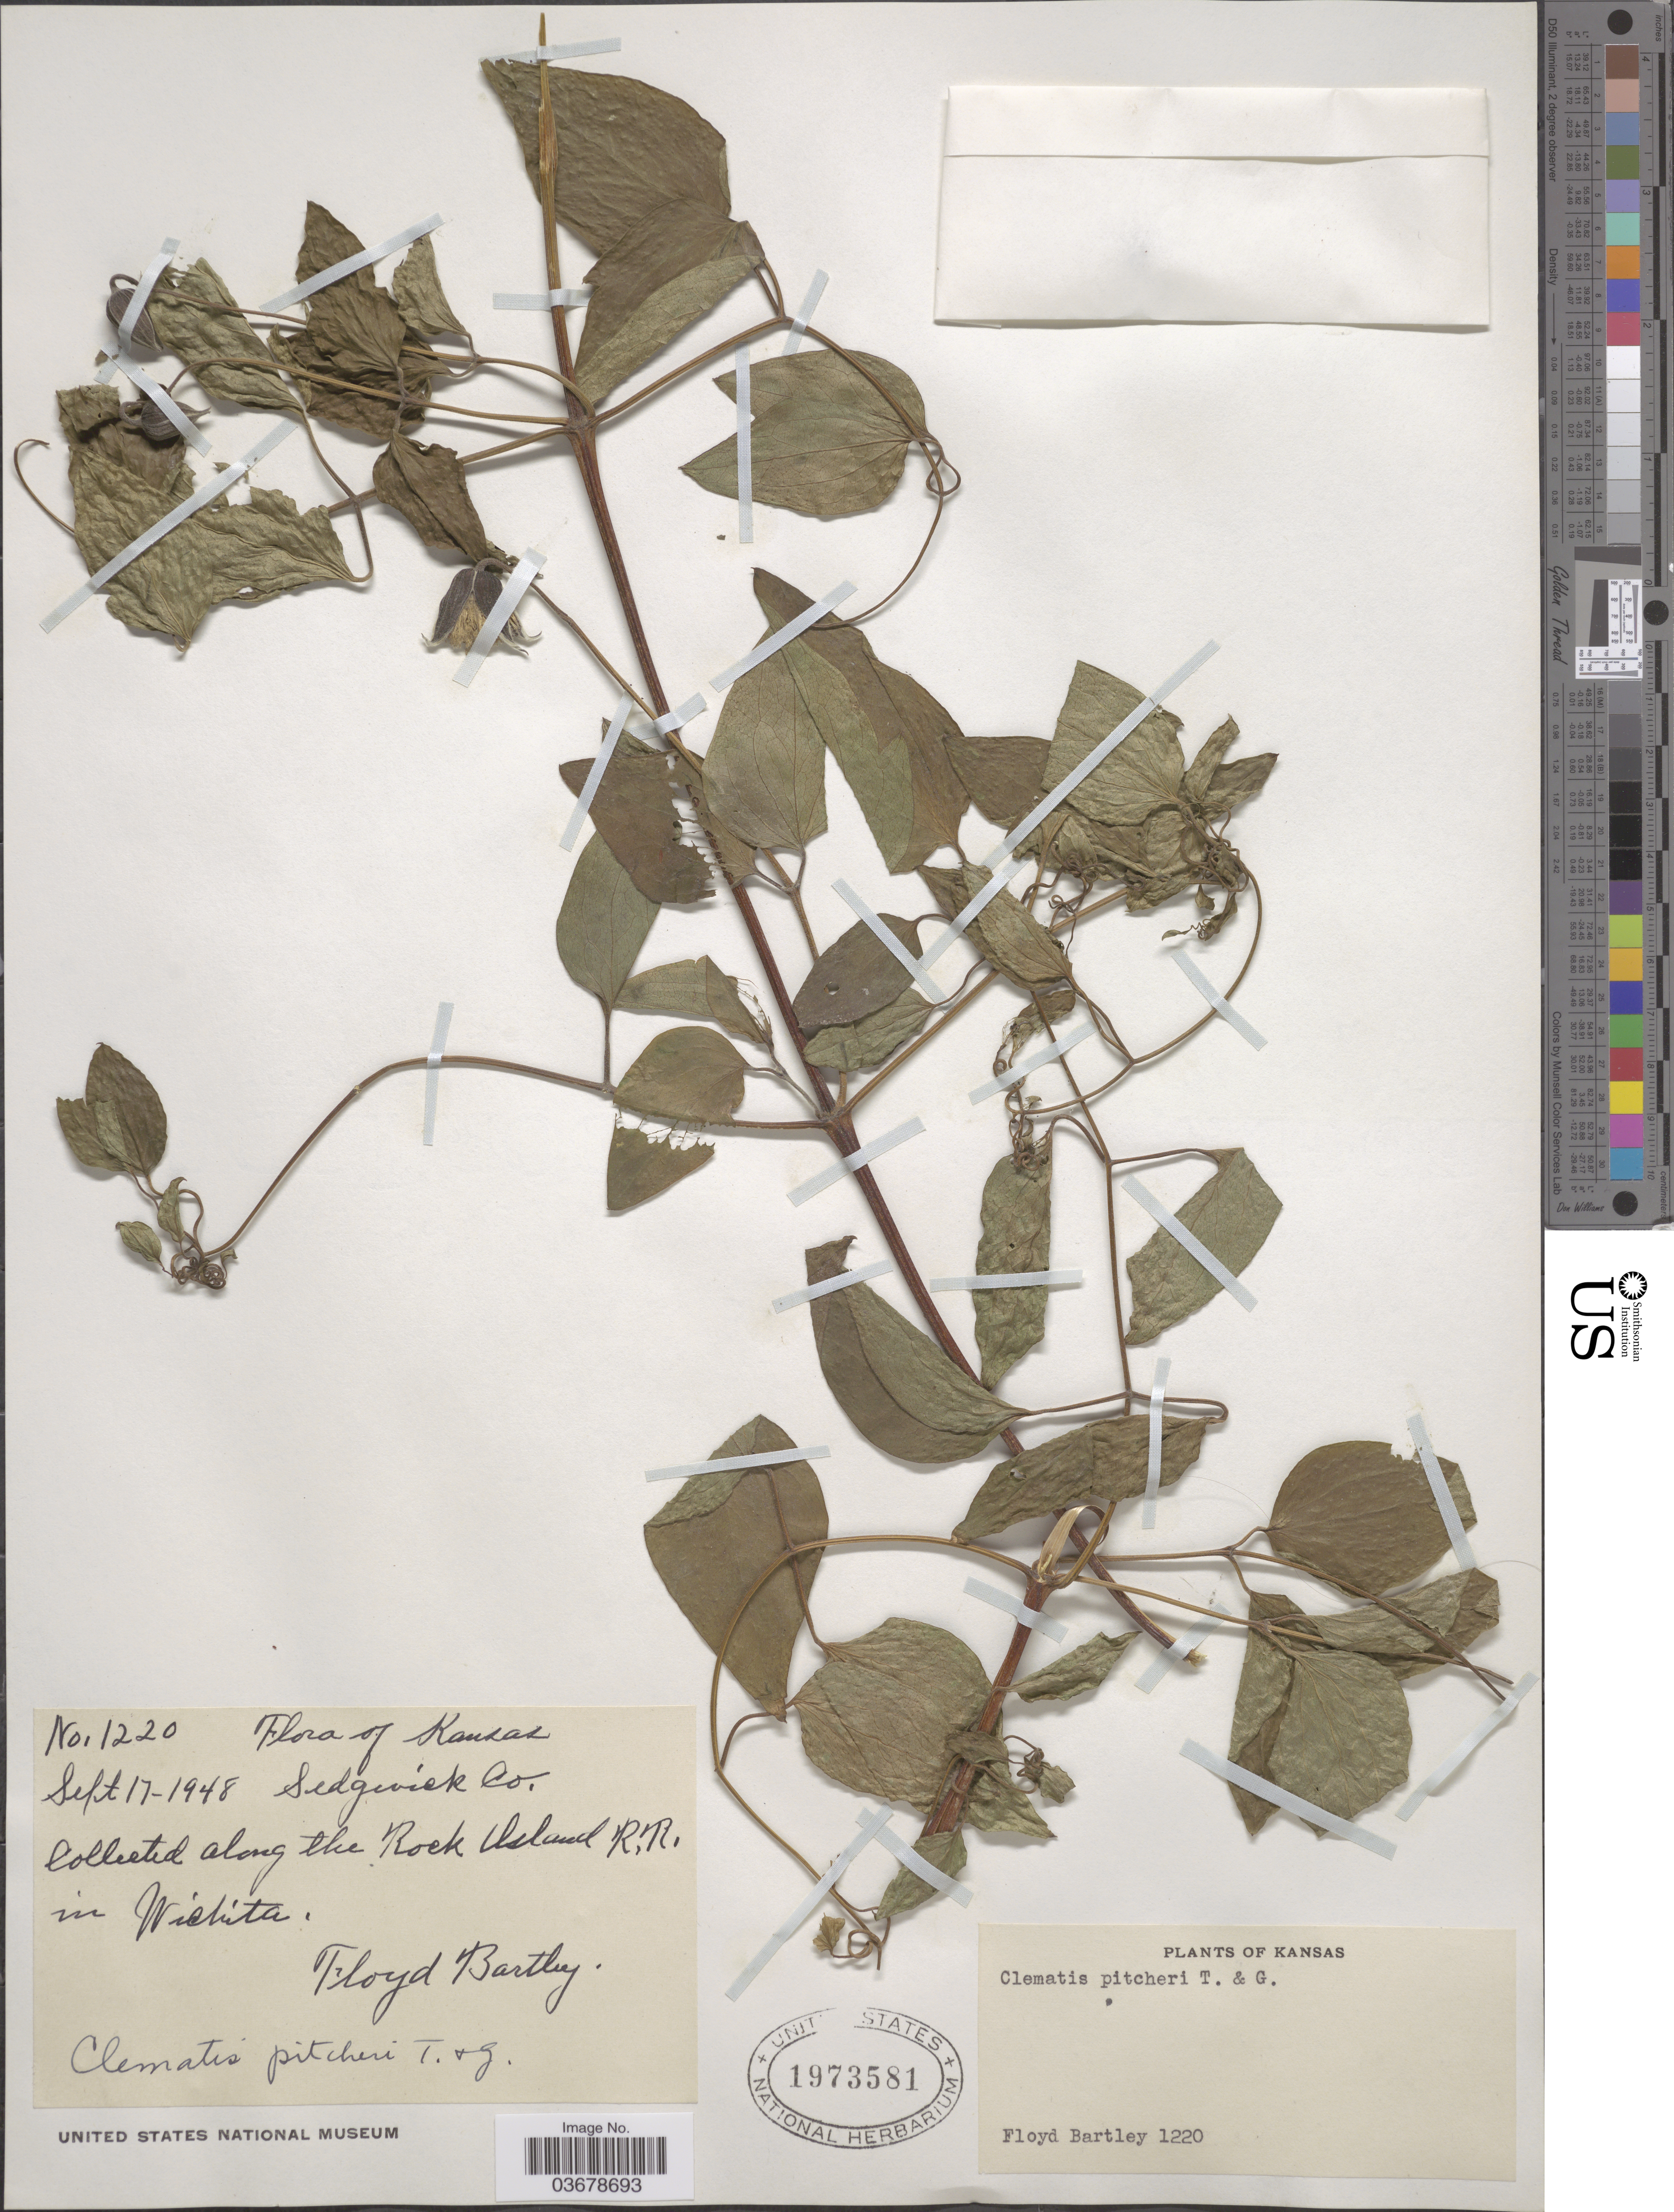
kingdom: Plantae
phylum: Tracheophyta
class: Magnoliopsida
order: Ranunculales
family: Ranunculaceae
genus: Clematis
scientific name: Clematis viorna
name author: L.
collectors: F. Bartley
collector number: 1220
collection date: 1948-09-17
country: United States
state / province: Kansas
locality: Sedgwick Co. Along the Rock Island R. R. in Wichita.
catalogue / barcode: US 1973581